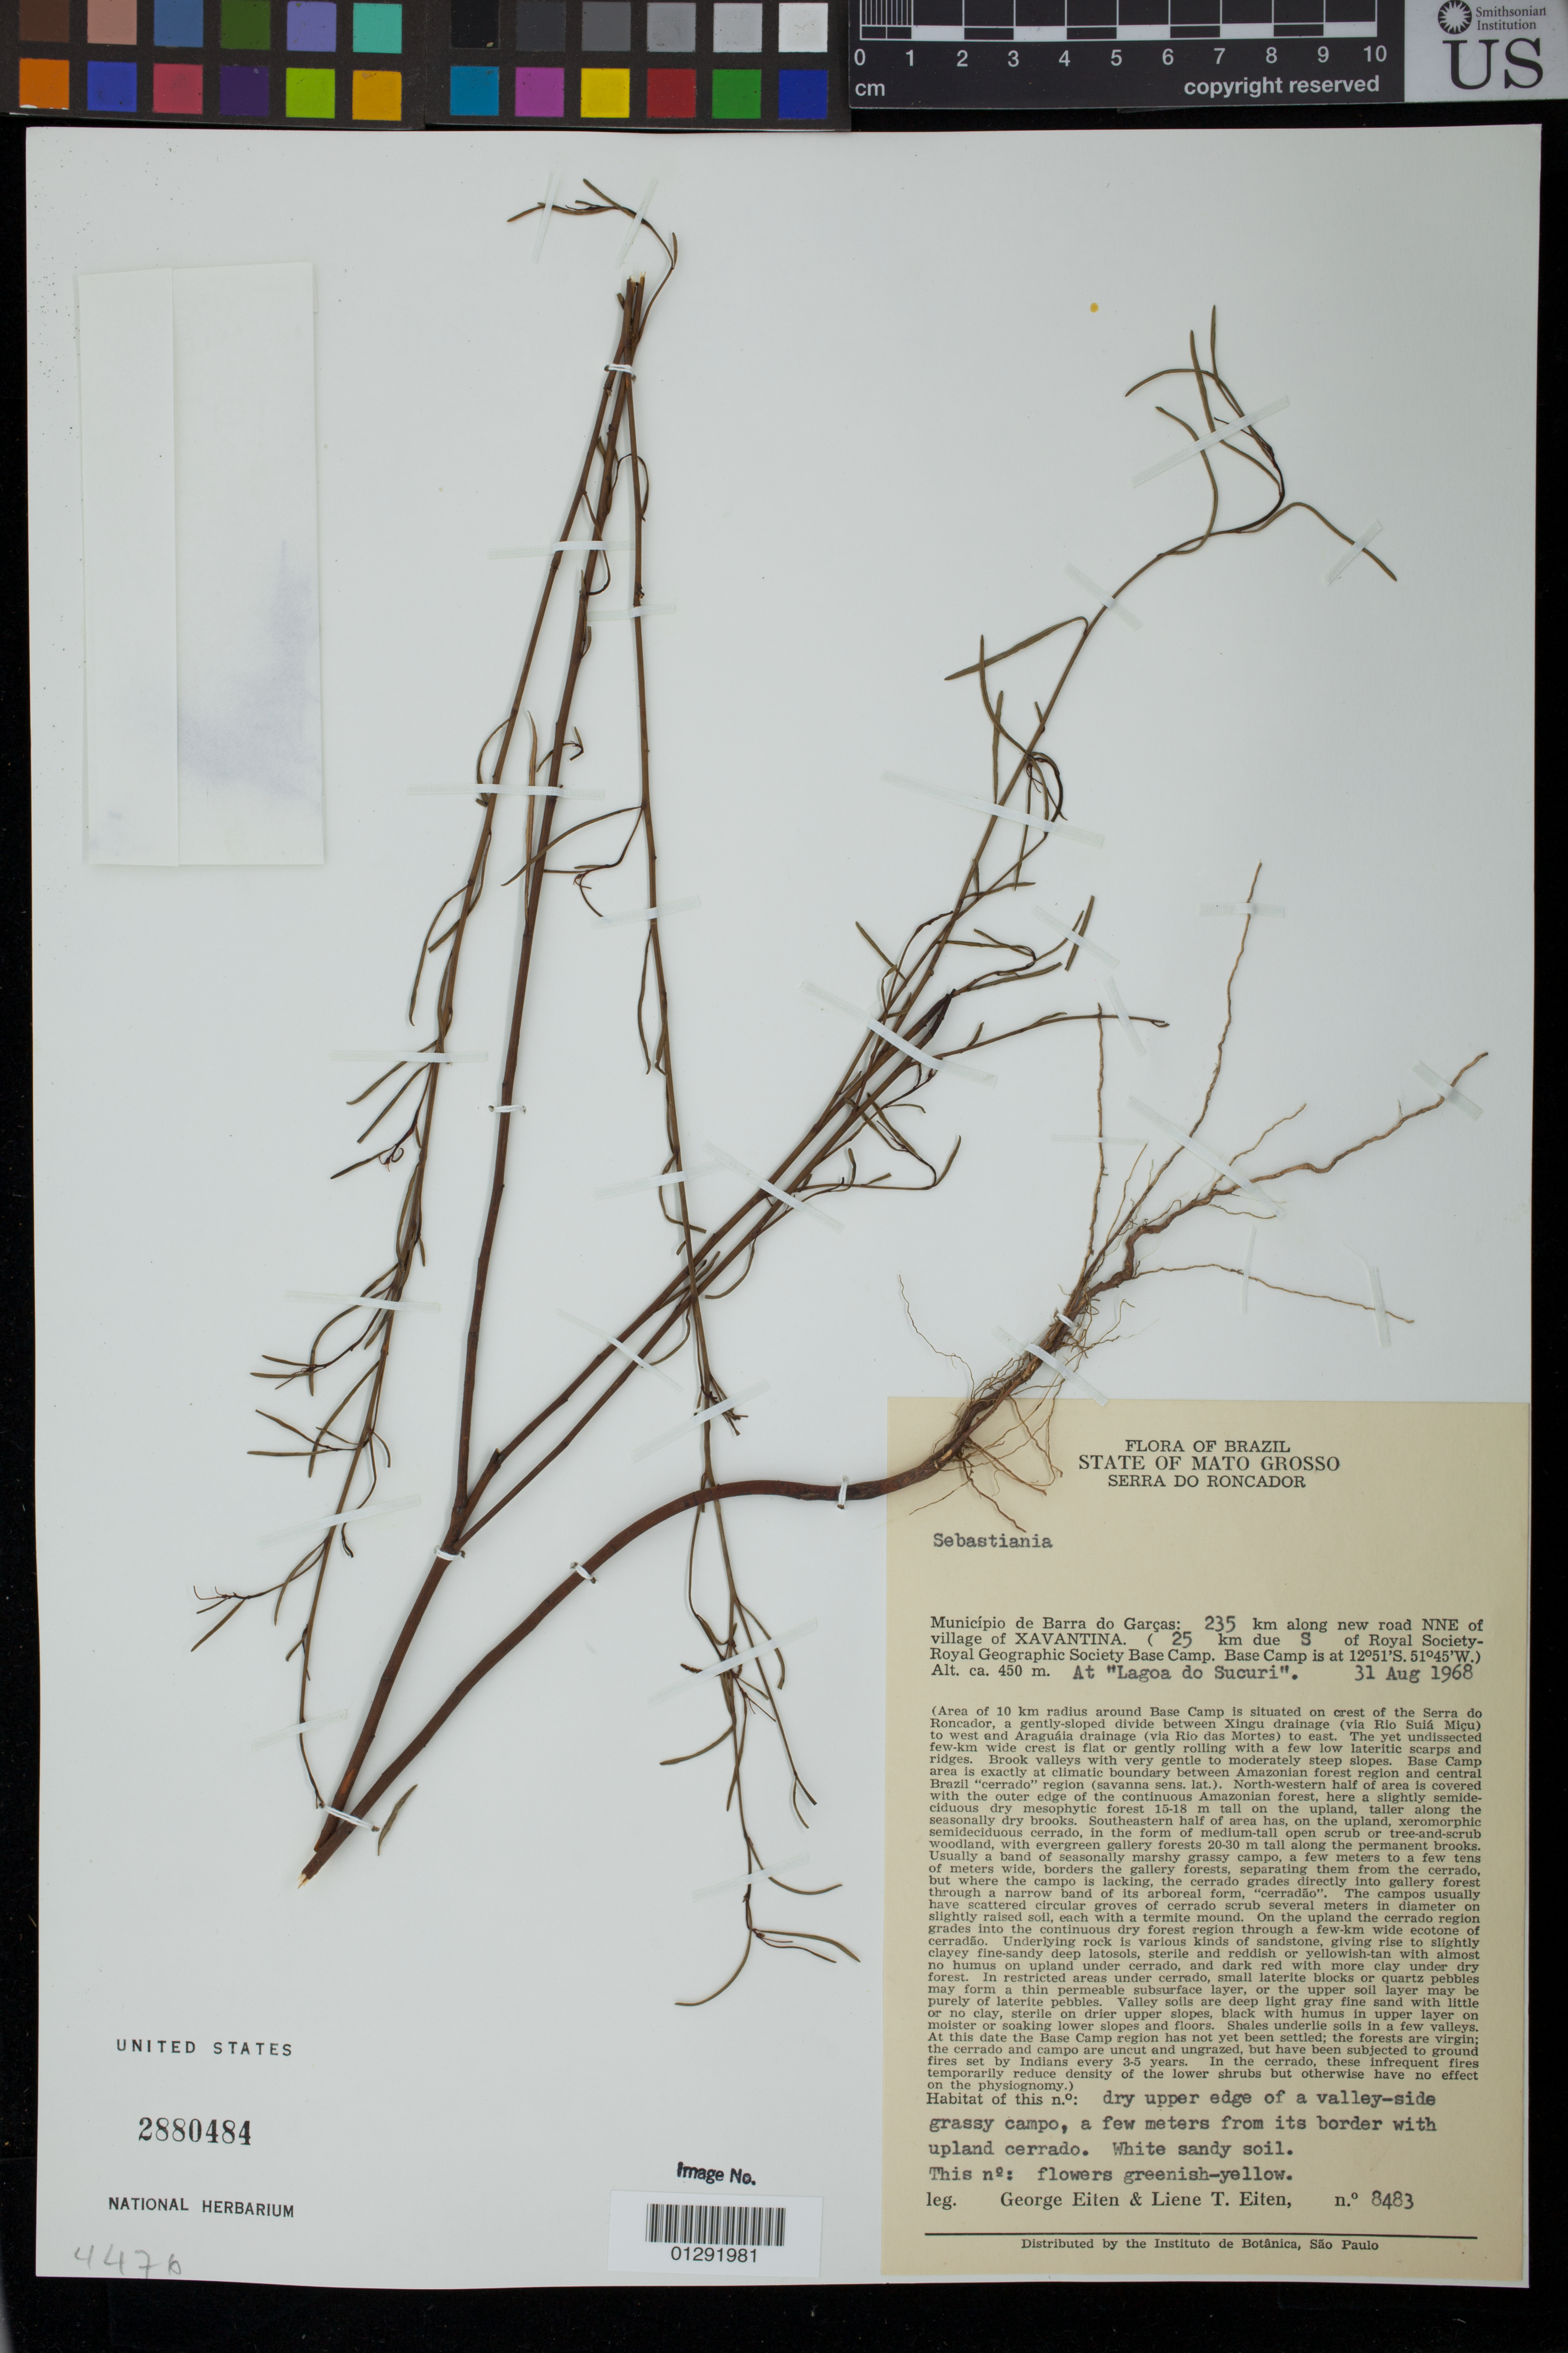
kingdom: Plantae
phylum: Tracheophyta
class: Magnoliopsida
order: Malpighiales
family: Euphorbiaceae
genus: Sebastiania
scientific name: Sebastiania sp.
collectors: G. Eiten & L. T. Eiten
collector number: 8483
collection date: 1968-08-31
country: Brazil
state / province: Mato Grosso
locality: Serra do Roncador. Municipio de Barra do Garcas: 235 km along new road NNE of village of Xavantina. (25 km due S of Royal Society-Royal Geographic Society Base Camp. [Base Camp coordinates below]). At "Lagoa do Sucuri".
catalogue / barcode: US 2880484